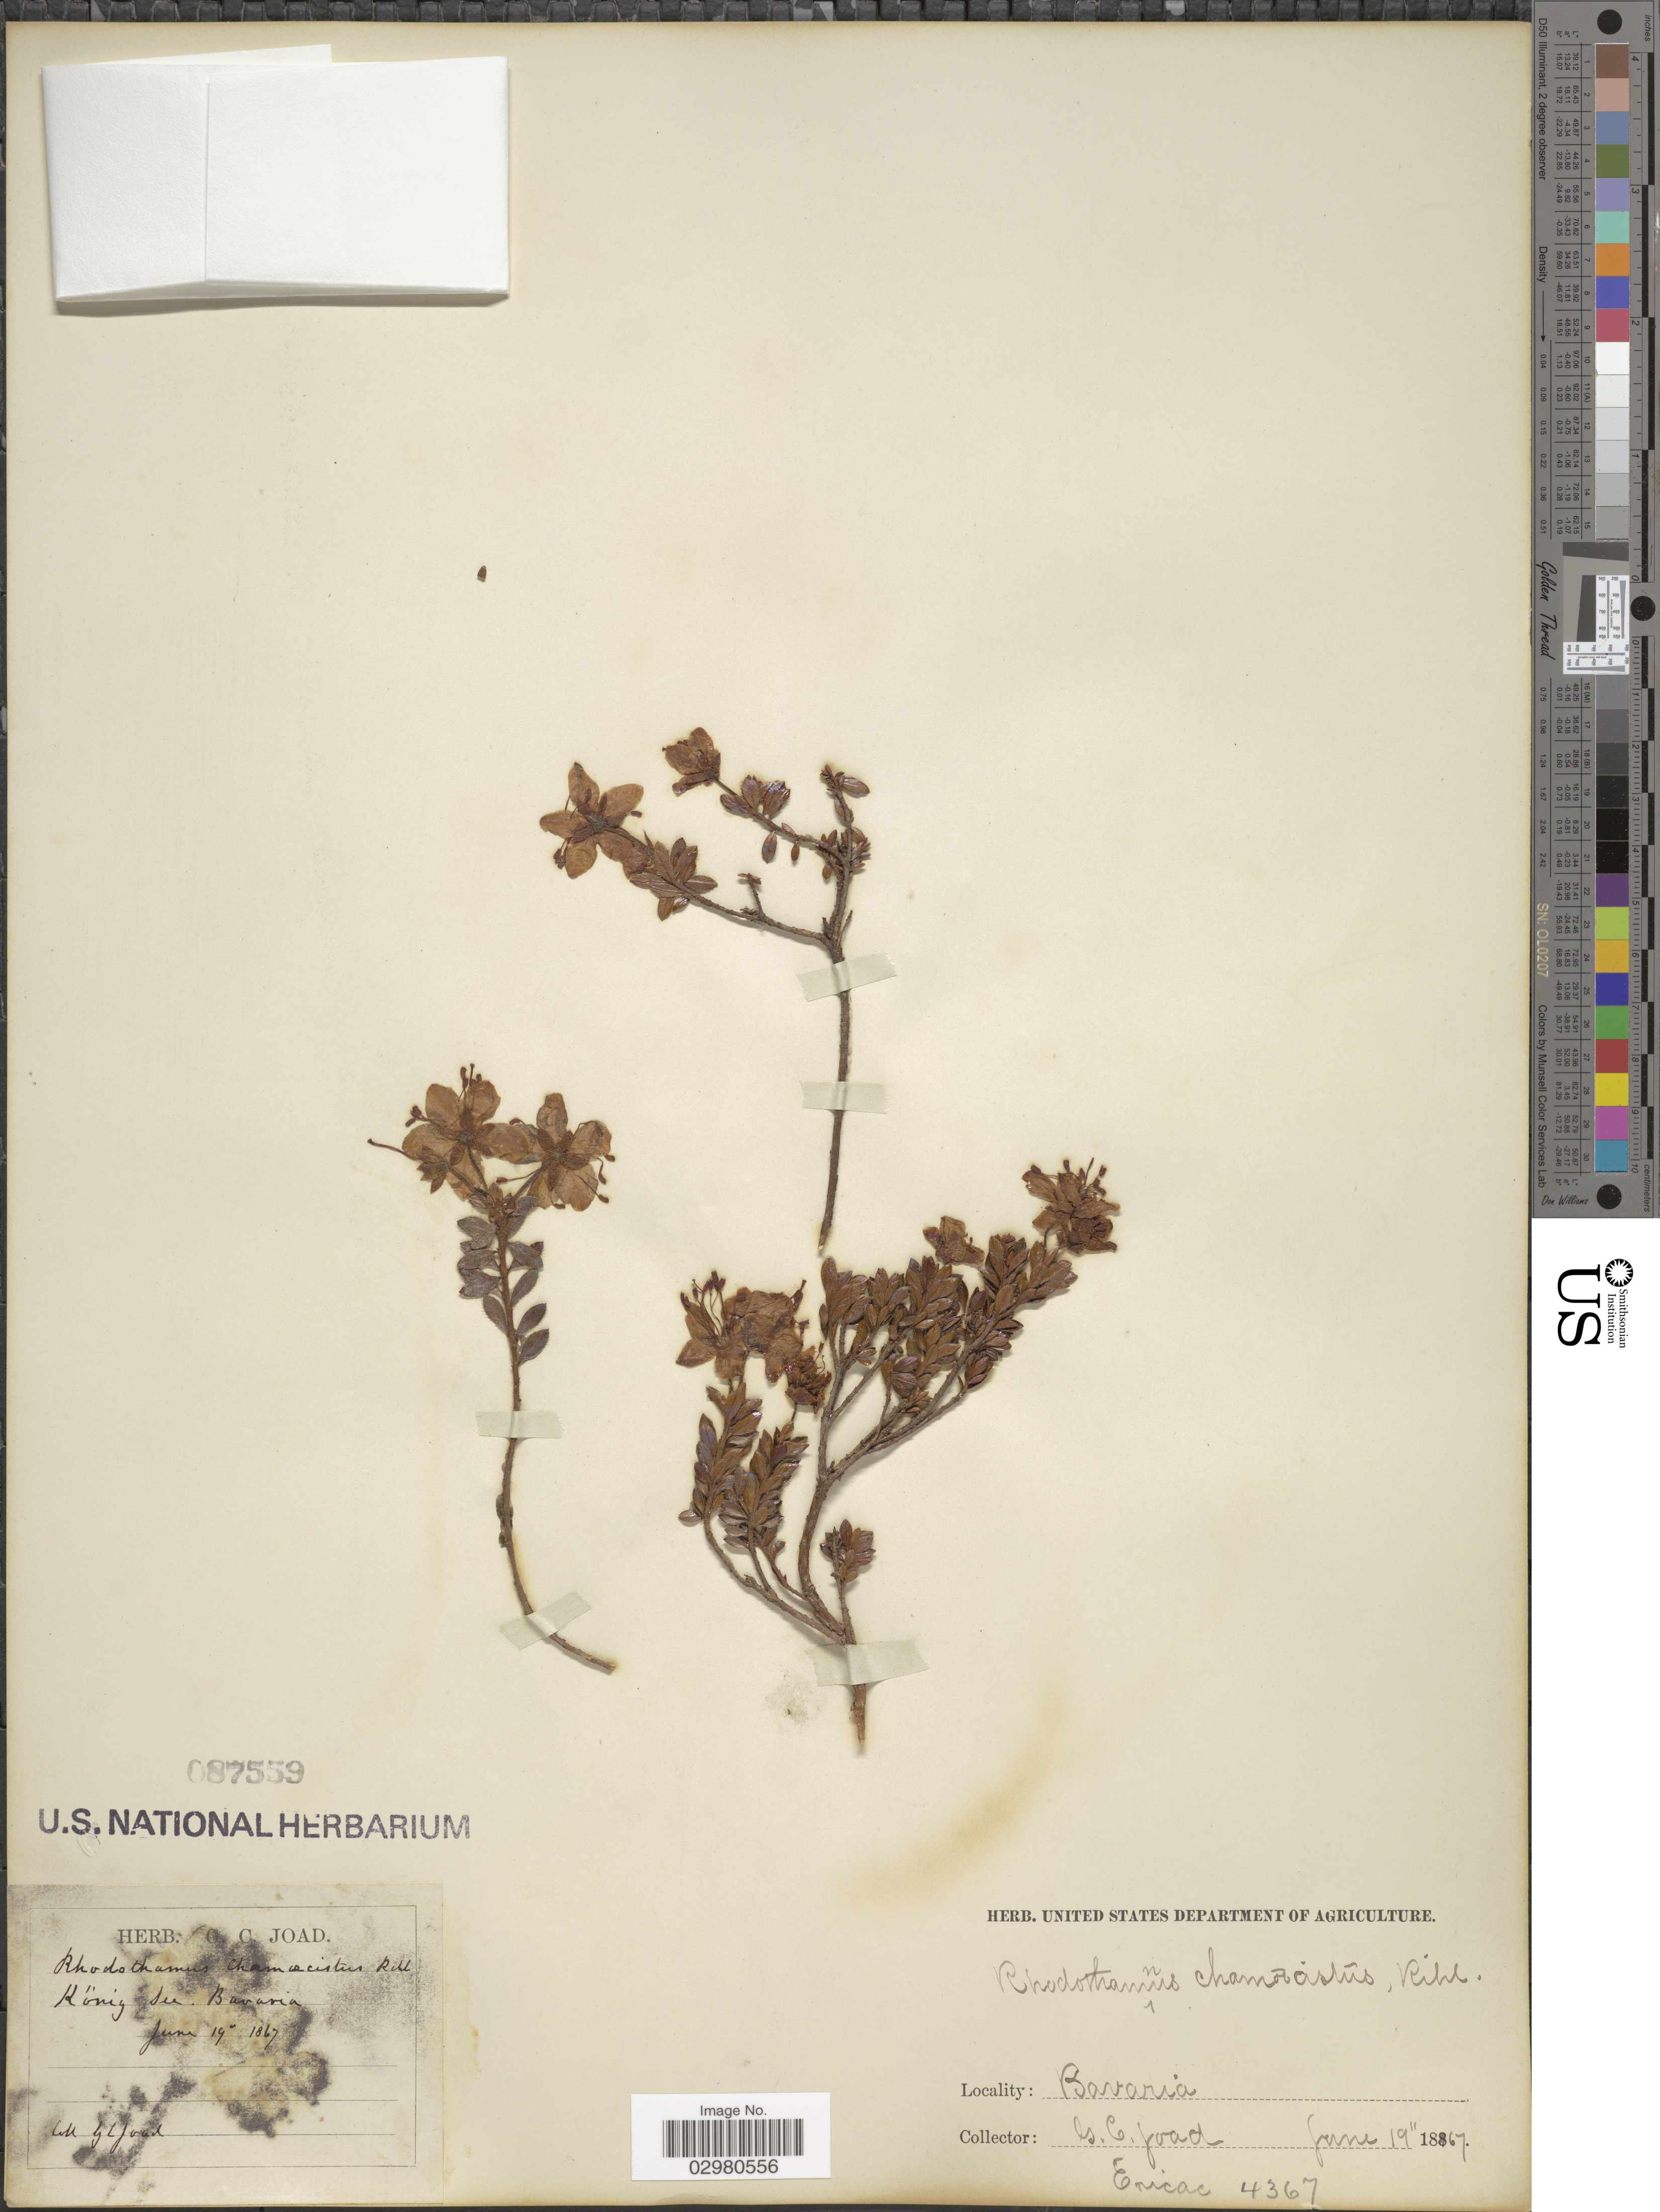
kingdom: Plantae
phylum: Tracheophyta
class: Magnoliopsida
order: Ericales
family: Ericaceae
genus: Rhodothamnus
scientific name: Rhodothamnus chamaecistus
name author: (L.) Rchb.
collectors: G. Joad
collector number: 4367?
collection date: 1867-06-19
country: Germany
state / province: Bayern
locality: König See. Bavaria.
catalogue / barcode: US 87559